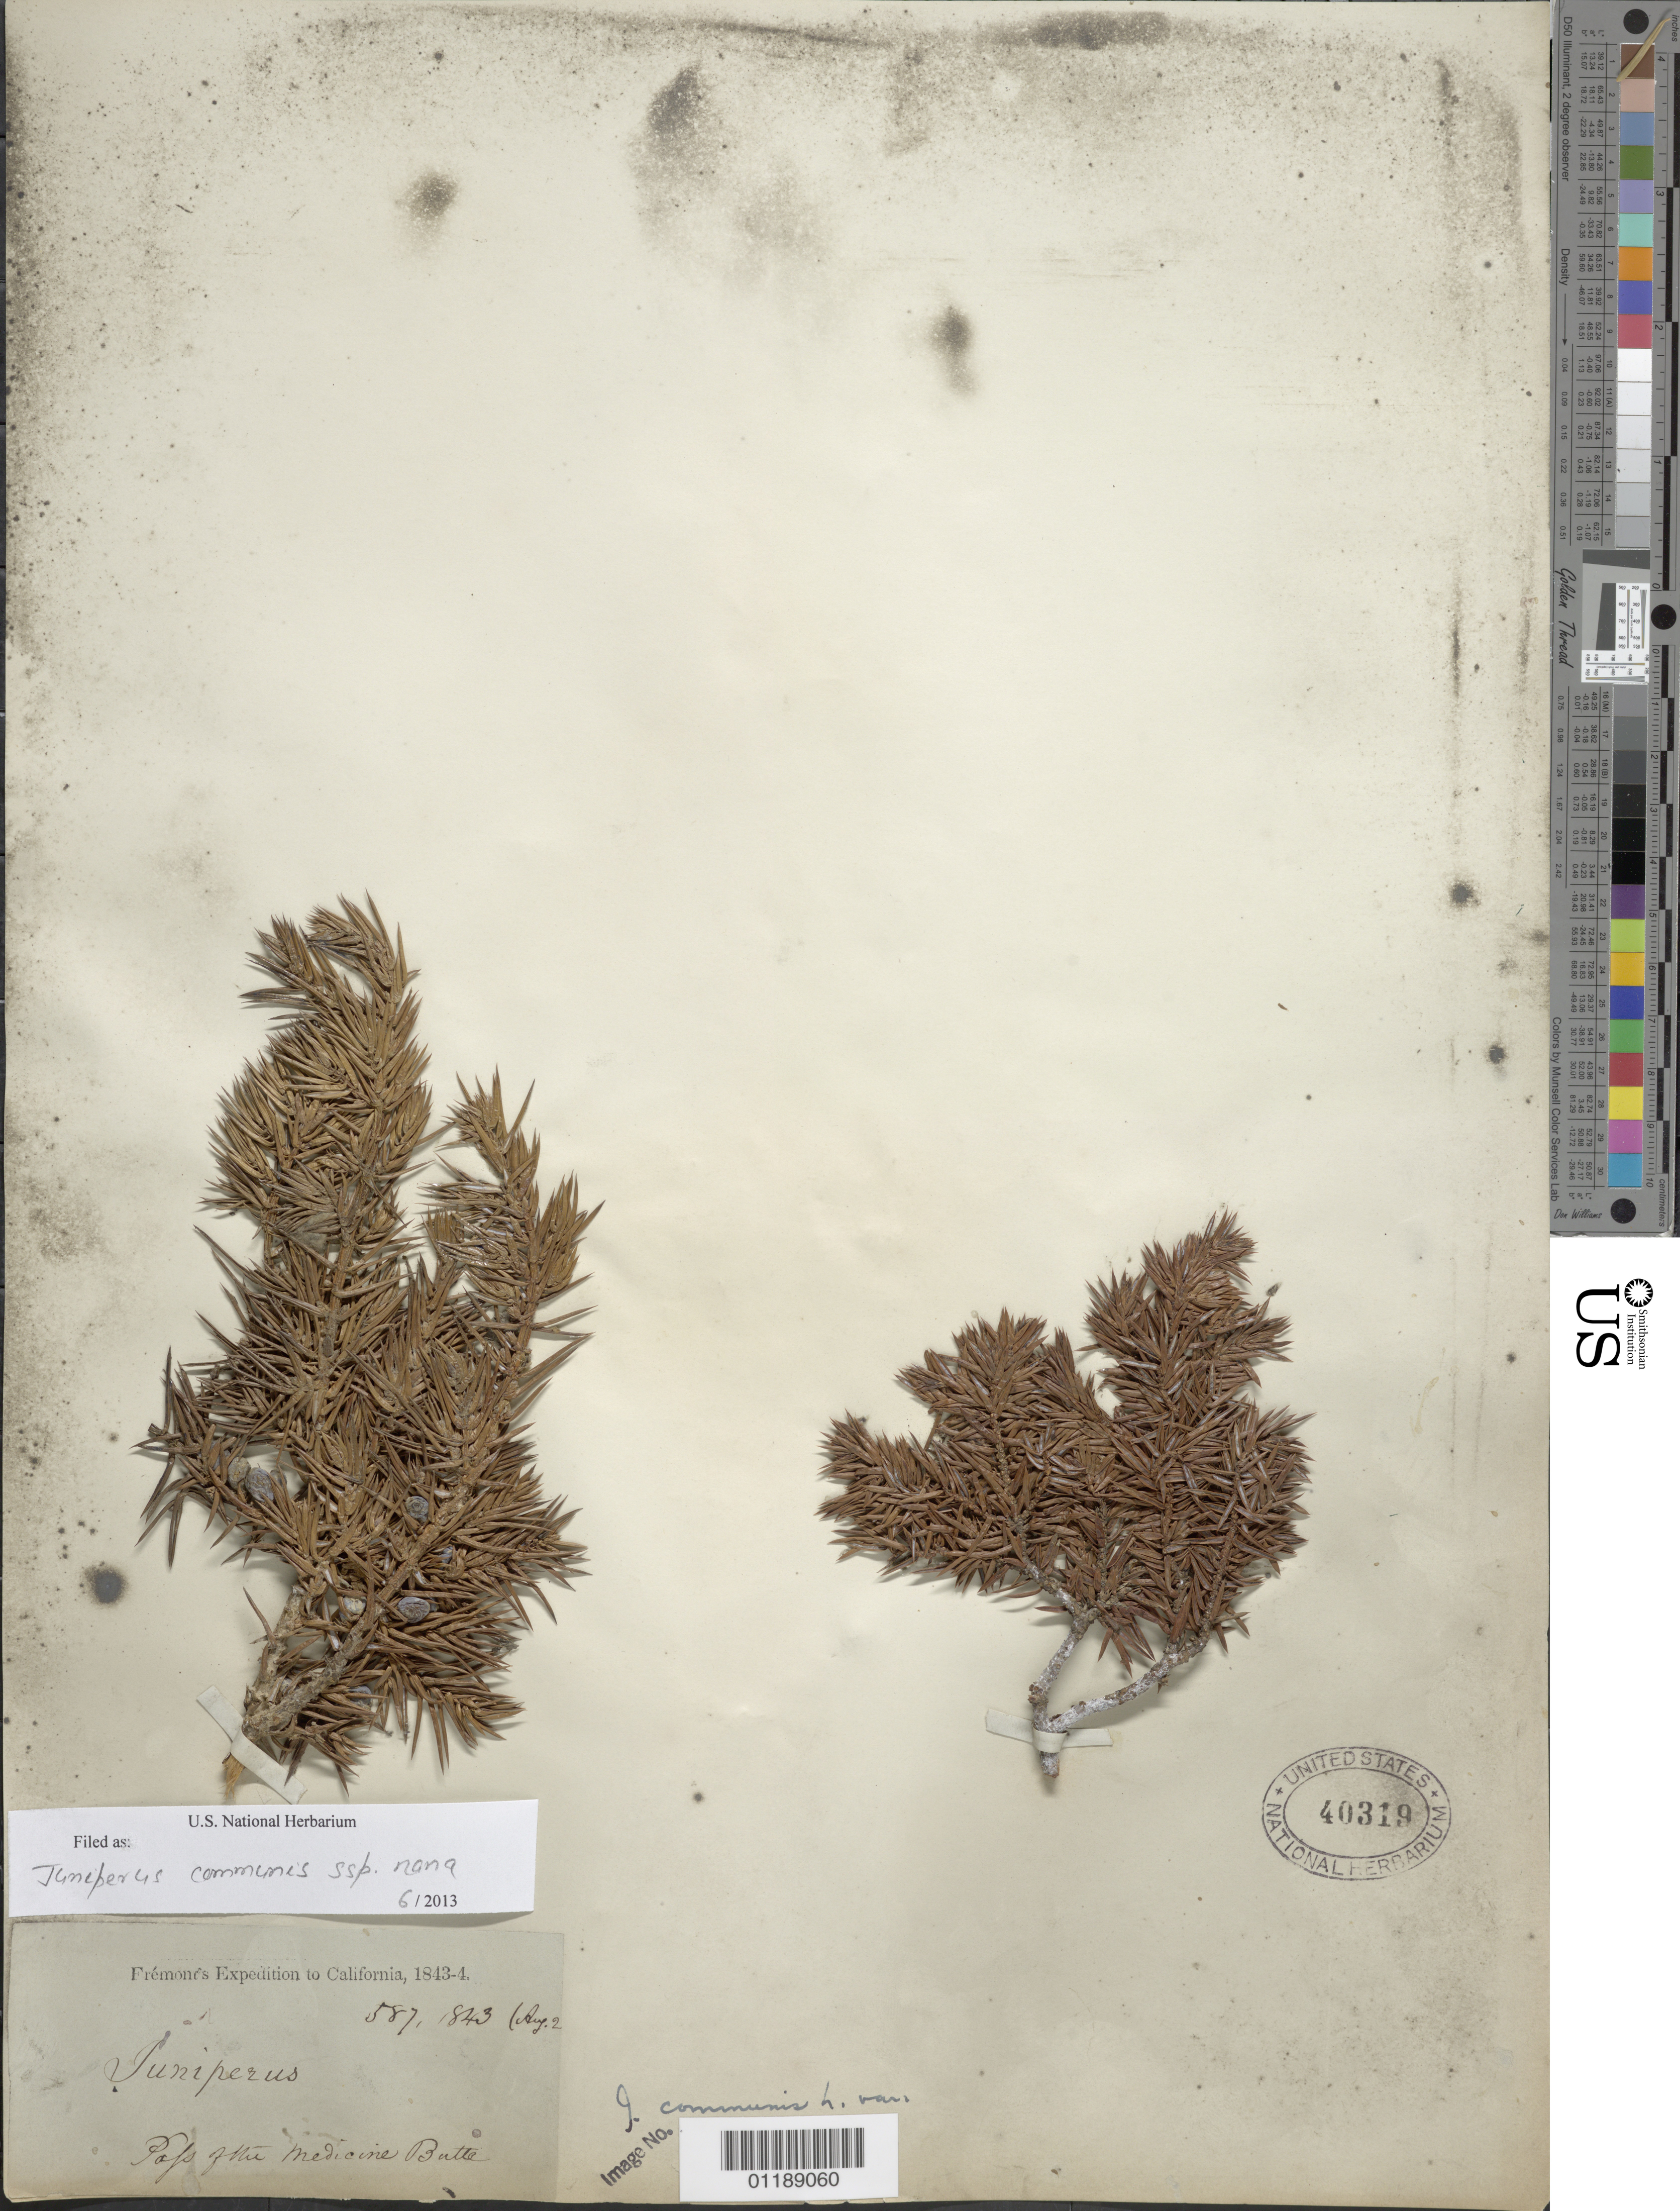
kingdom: Plantae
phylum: Tracheophyta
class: Pinopsida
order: Pinales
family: Cupressaceae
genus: Juniperus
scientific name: Juniperus communis subsp. nana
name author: (Willd.) Syme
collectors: Fremont Exped.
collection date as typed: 1843 to 184-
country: United States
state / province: California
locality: Pops of the medicine Batte?.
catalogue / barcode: US 40319